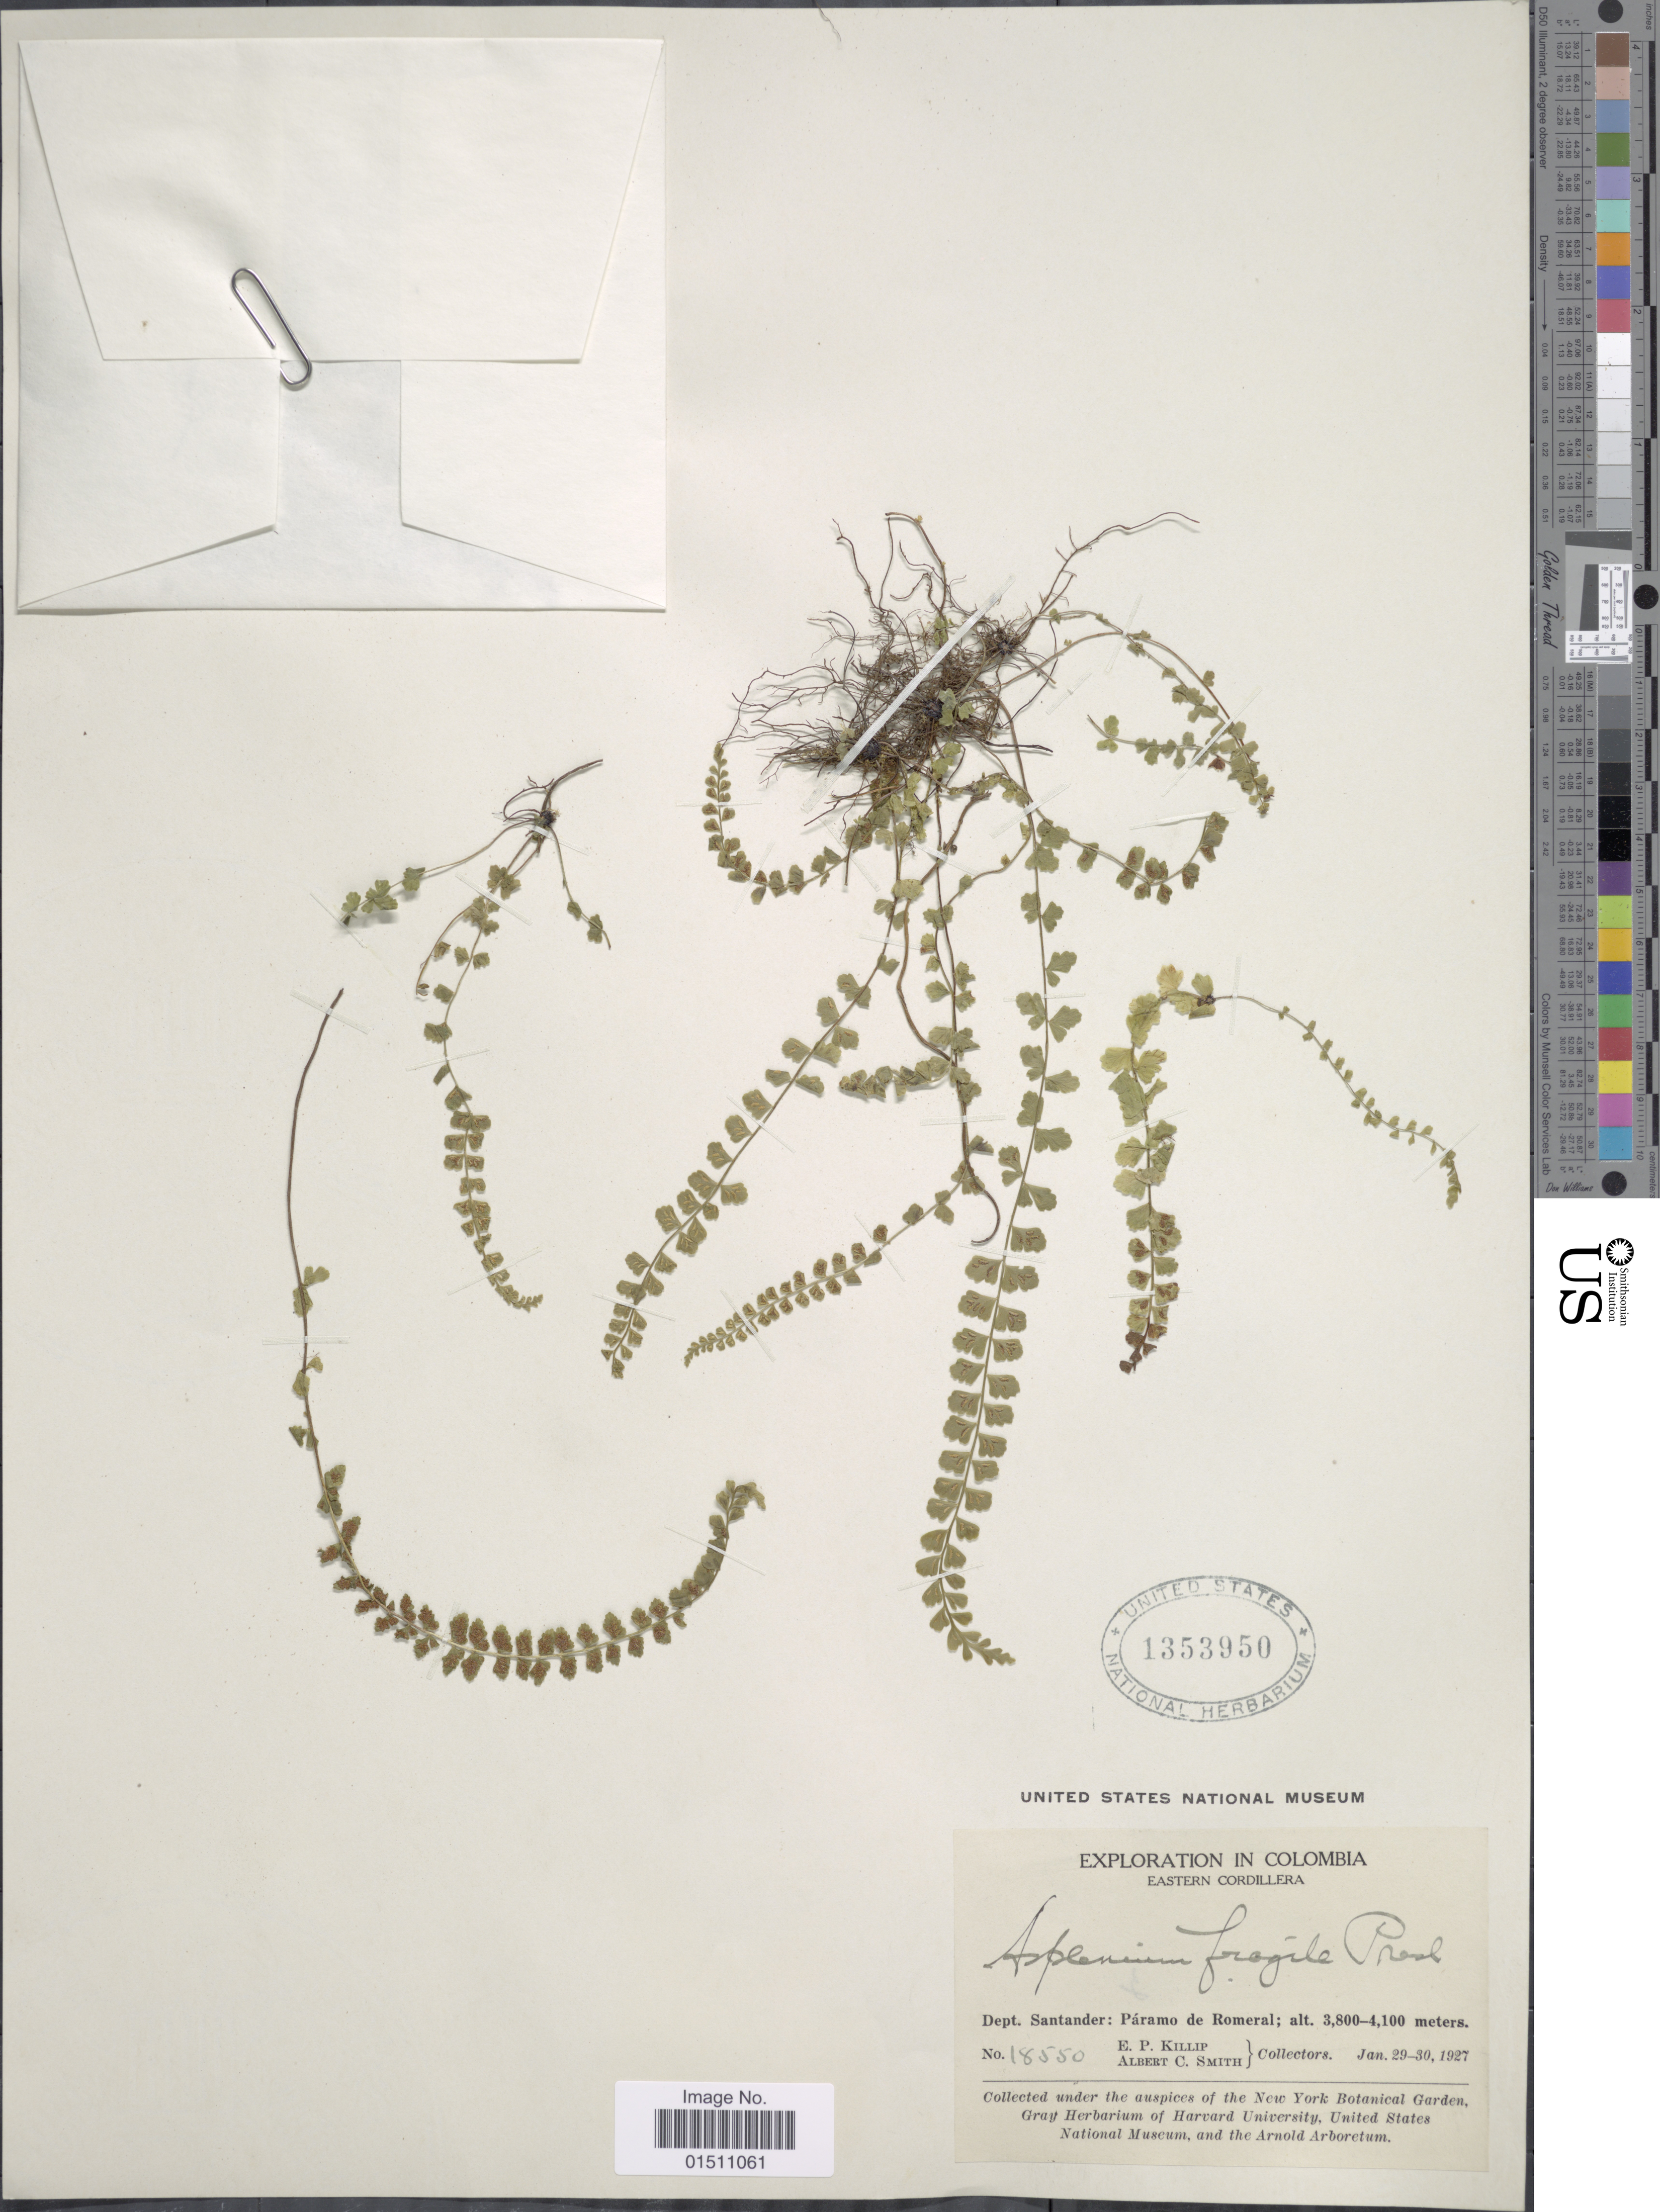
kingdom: Plantae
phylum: Tracheophyta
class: Polypodiopsida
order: Polypodiales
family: Aspleniaceae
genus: Asplenium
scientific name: Asplenium fragile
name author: C. Presl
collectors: E. P. Killip & A. C. Smith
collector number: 18550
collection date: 1927-01-29/1927-01-30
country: Colombia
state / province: Santander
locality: Colombia, Eastern Cordillera, Dept. Santander: Páramo de Romeral.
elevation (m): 3400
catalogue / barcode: US 1353950